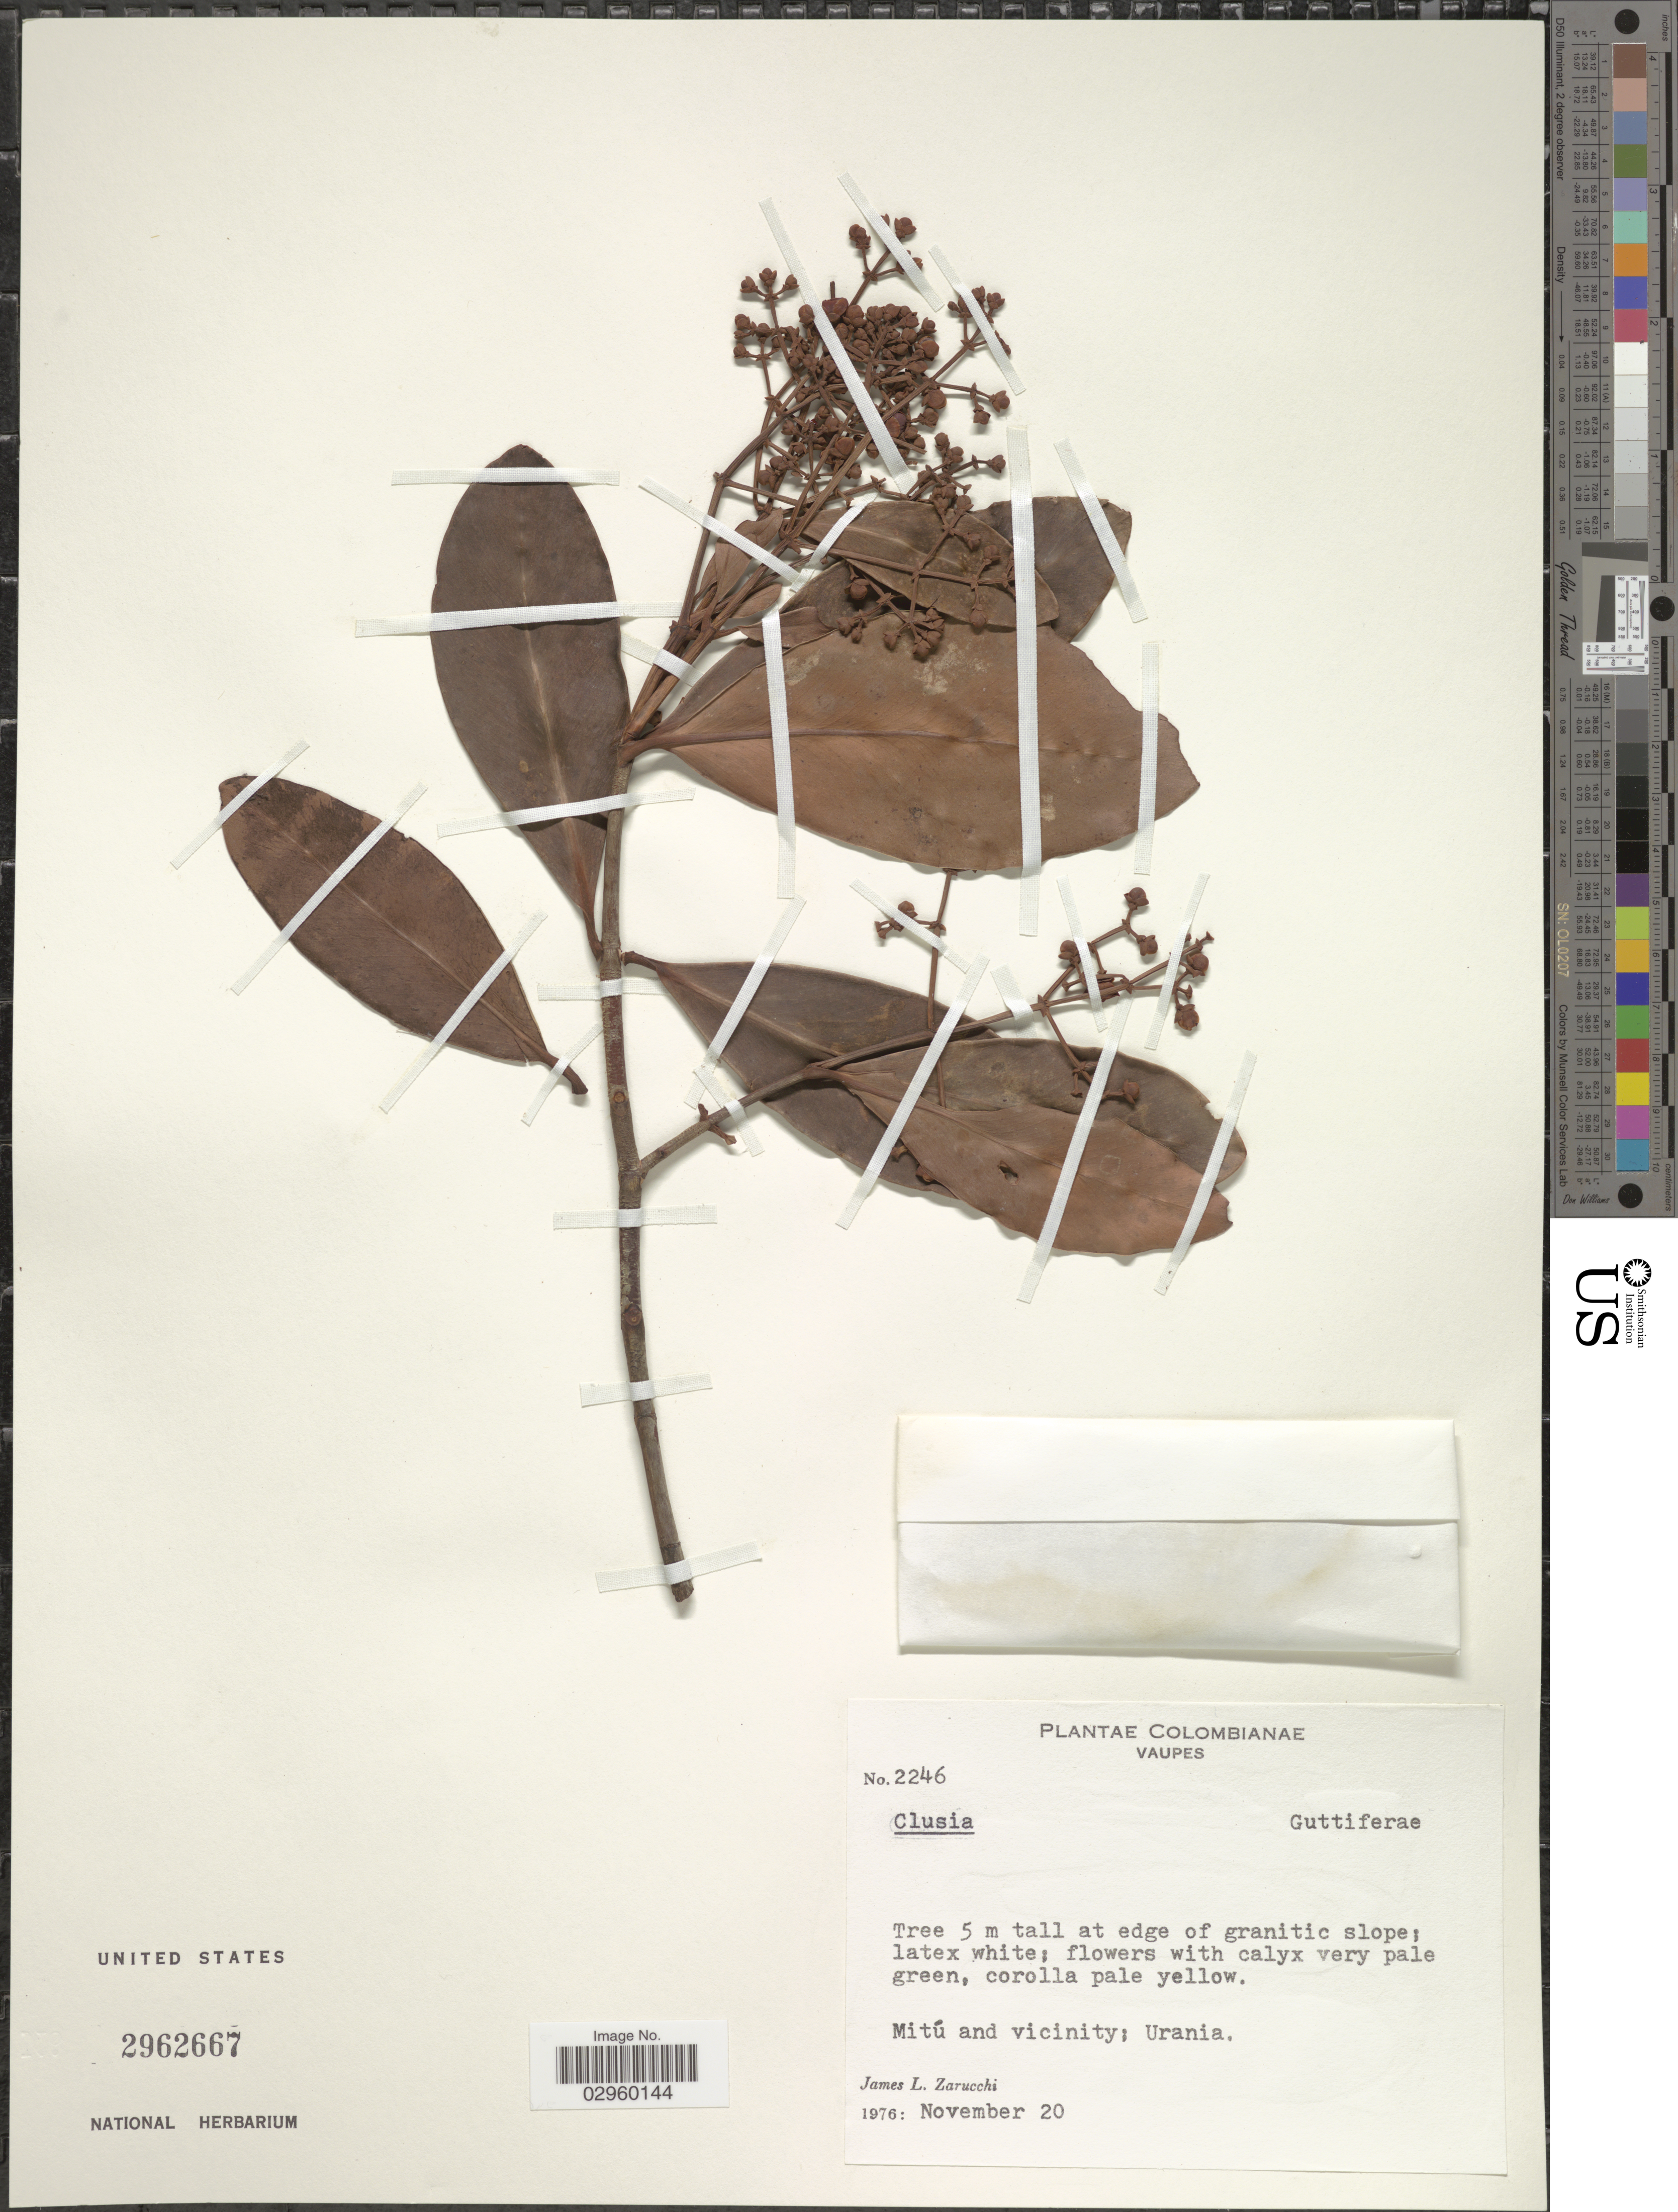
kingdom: Plantae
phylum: Tracheophyta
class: Magnoliopsida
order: Malpighiales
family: Clusiaceae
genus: Clusia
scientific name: Clusia sp.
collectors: J. L. Zarucchi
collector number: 2246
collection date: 1976-11-20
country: Colombia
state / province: Vaupés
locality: Mitú and vicinity: Urania.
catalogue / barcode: US 2962667